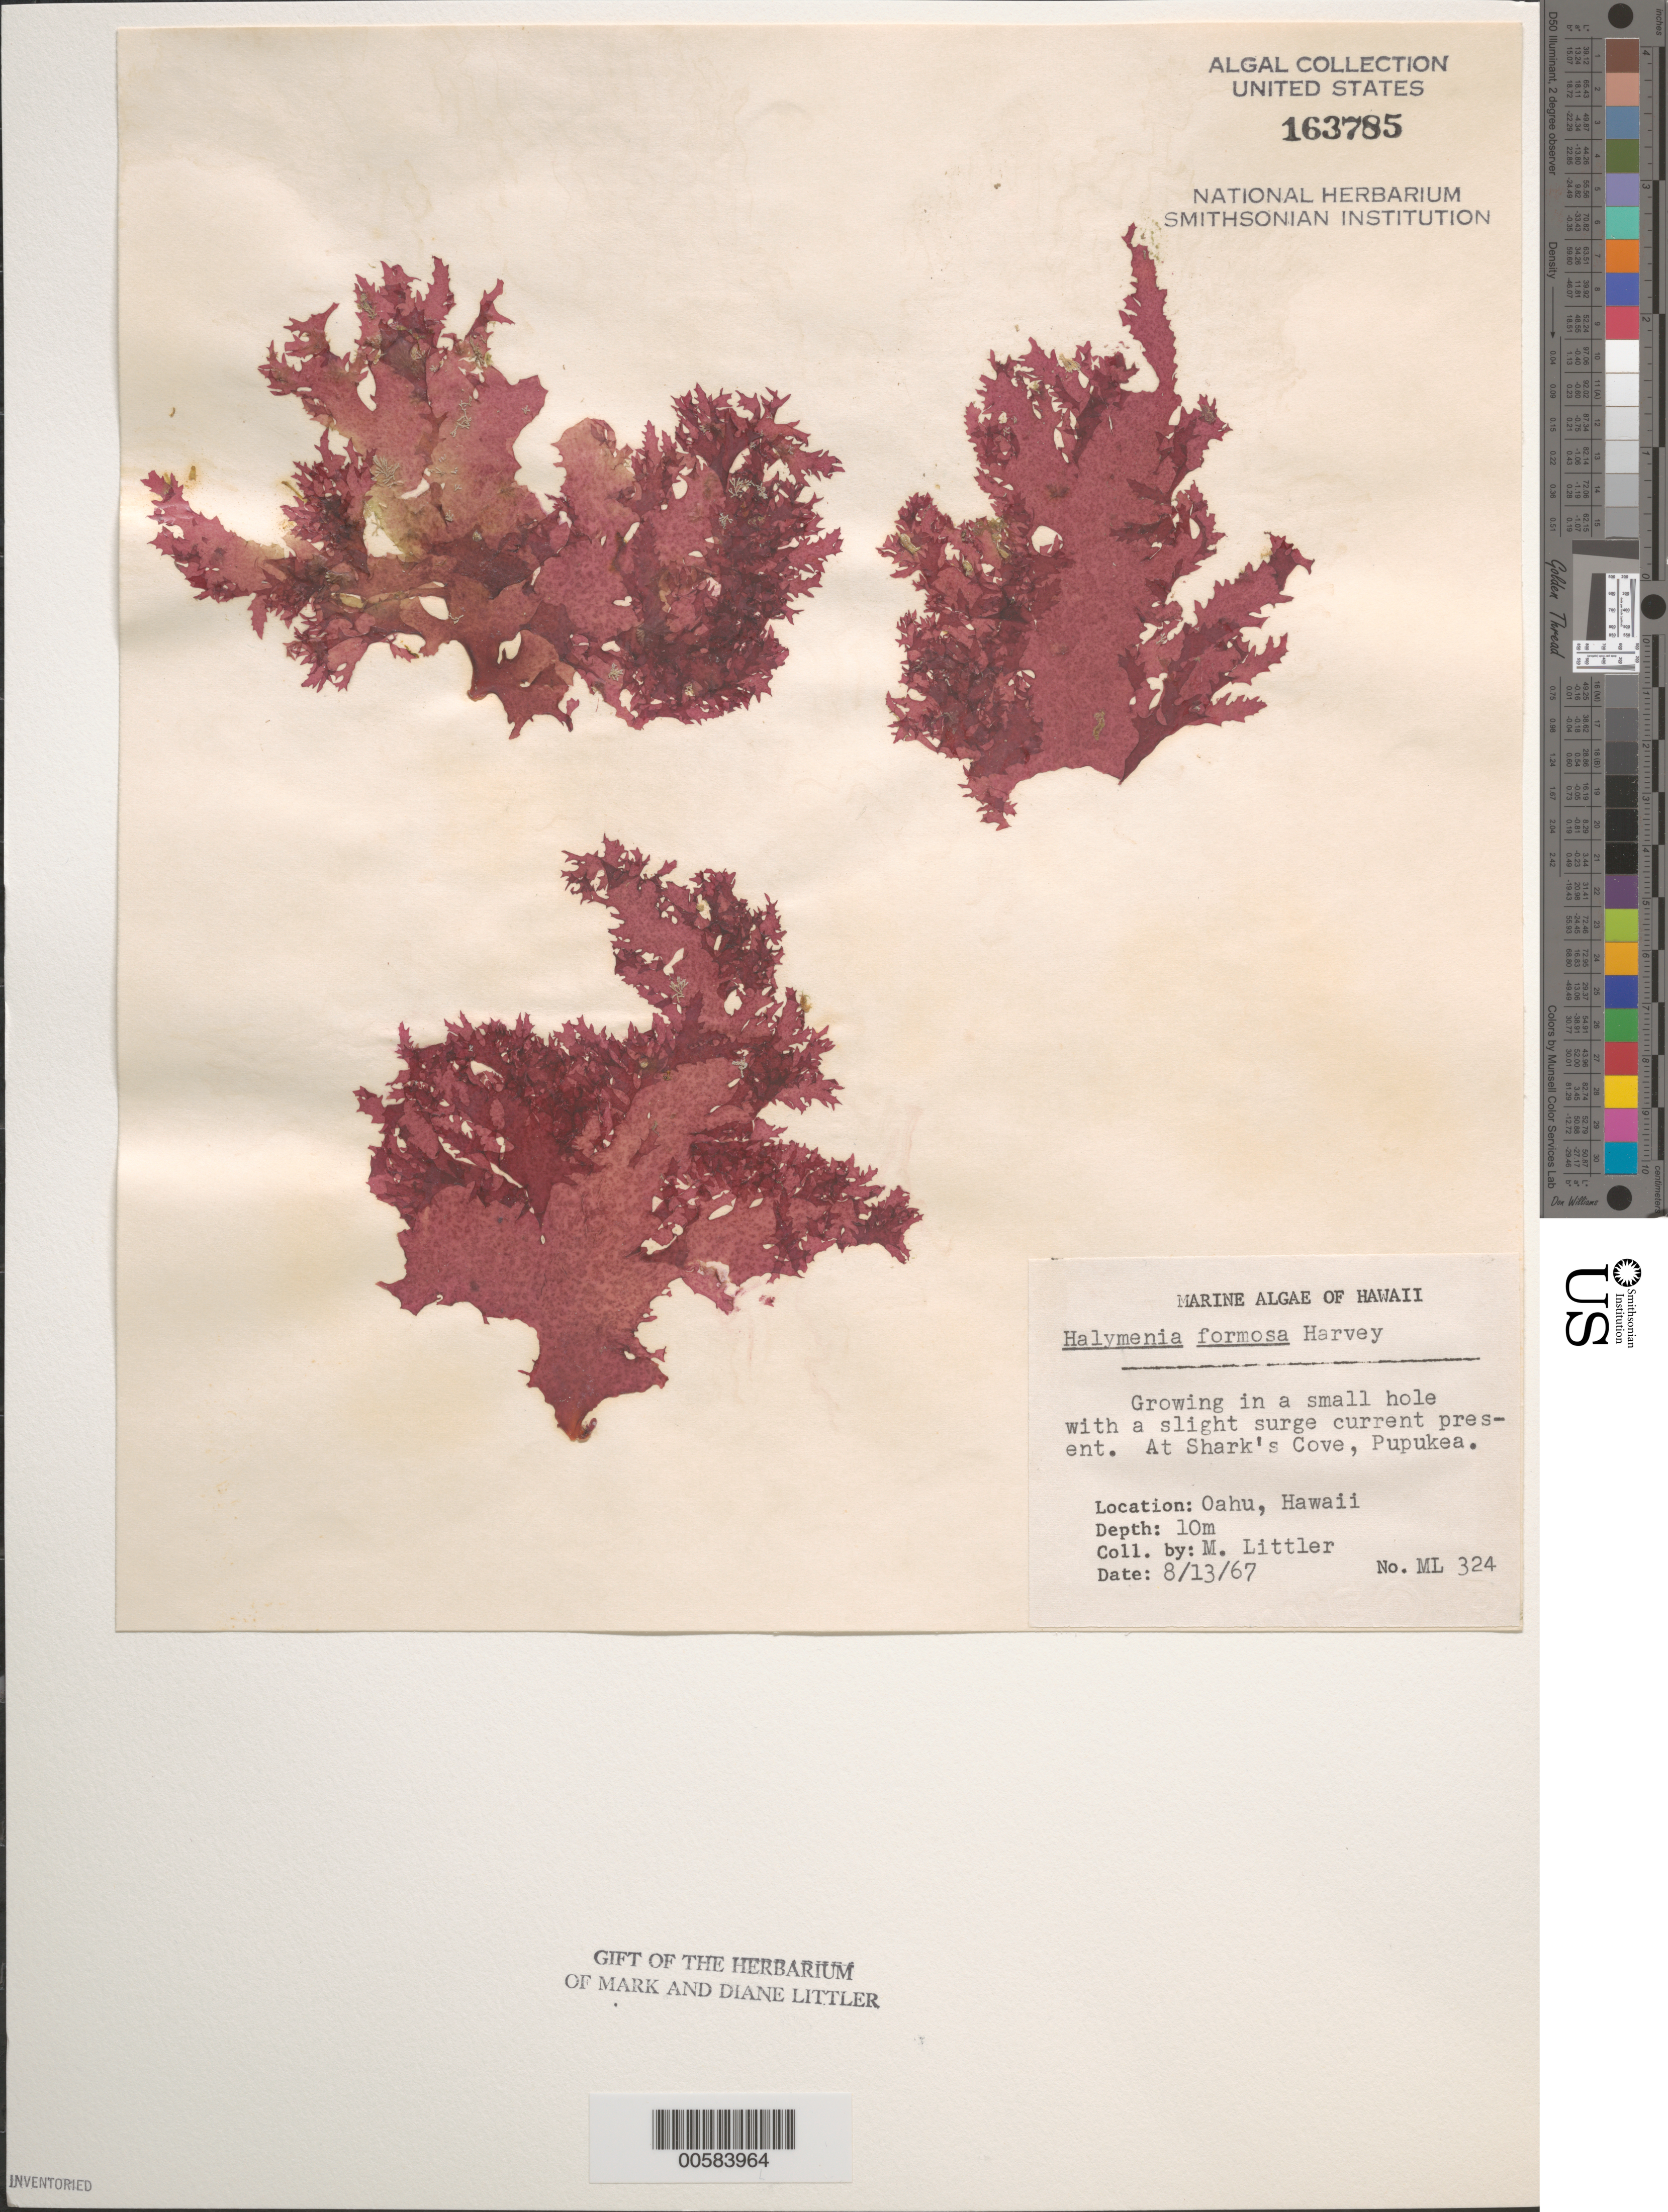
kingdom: Plantae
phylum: Rhodophyta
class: Florideophyceae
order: Halymeniales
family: Halymeniaceae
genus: Halymenia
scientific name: Halymenia formosa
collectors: M. M. Littler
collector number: ML 324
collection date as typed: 13 Aug 1967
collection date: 1967-08-13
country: United States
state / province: Hawaii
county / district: Honolulu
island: Oahu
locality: Pupukea, Shark Cove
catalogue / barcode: US 163785